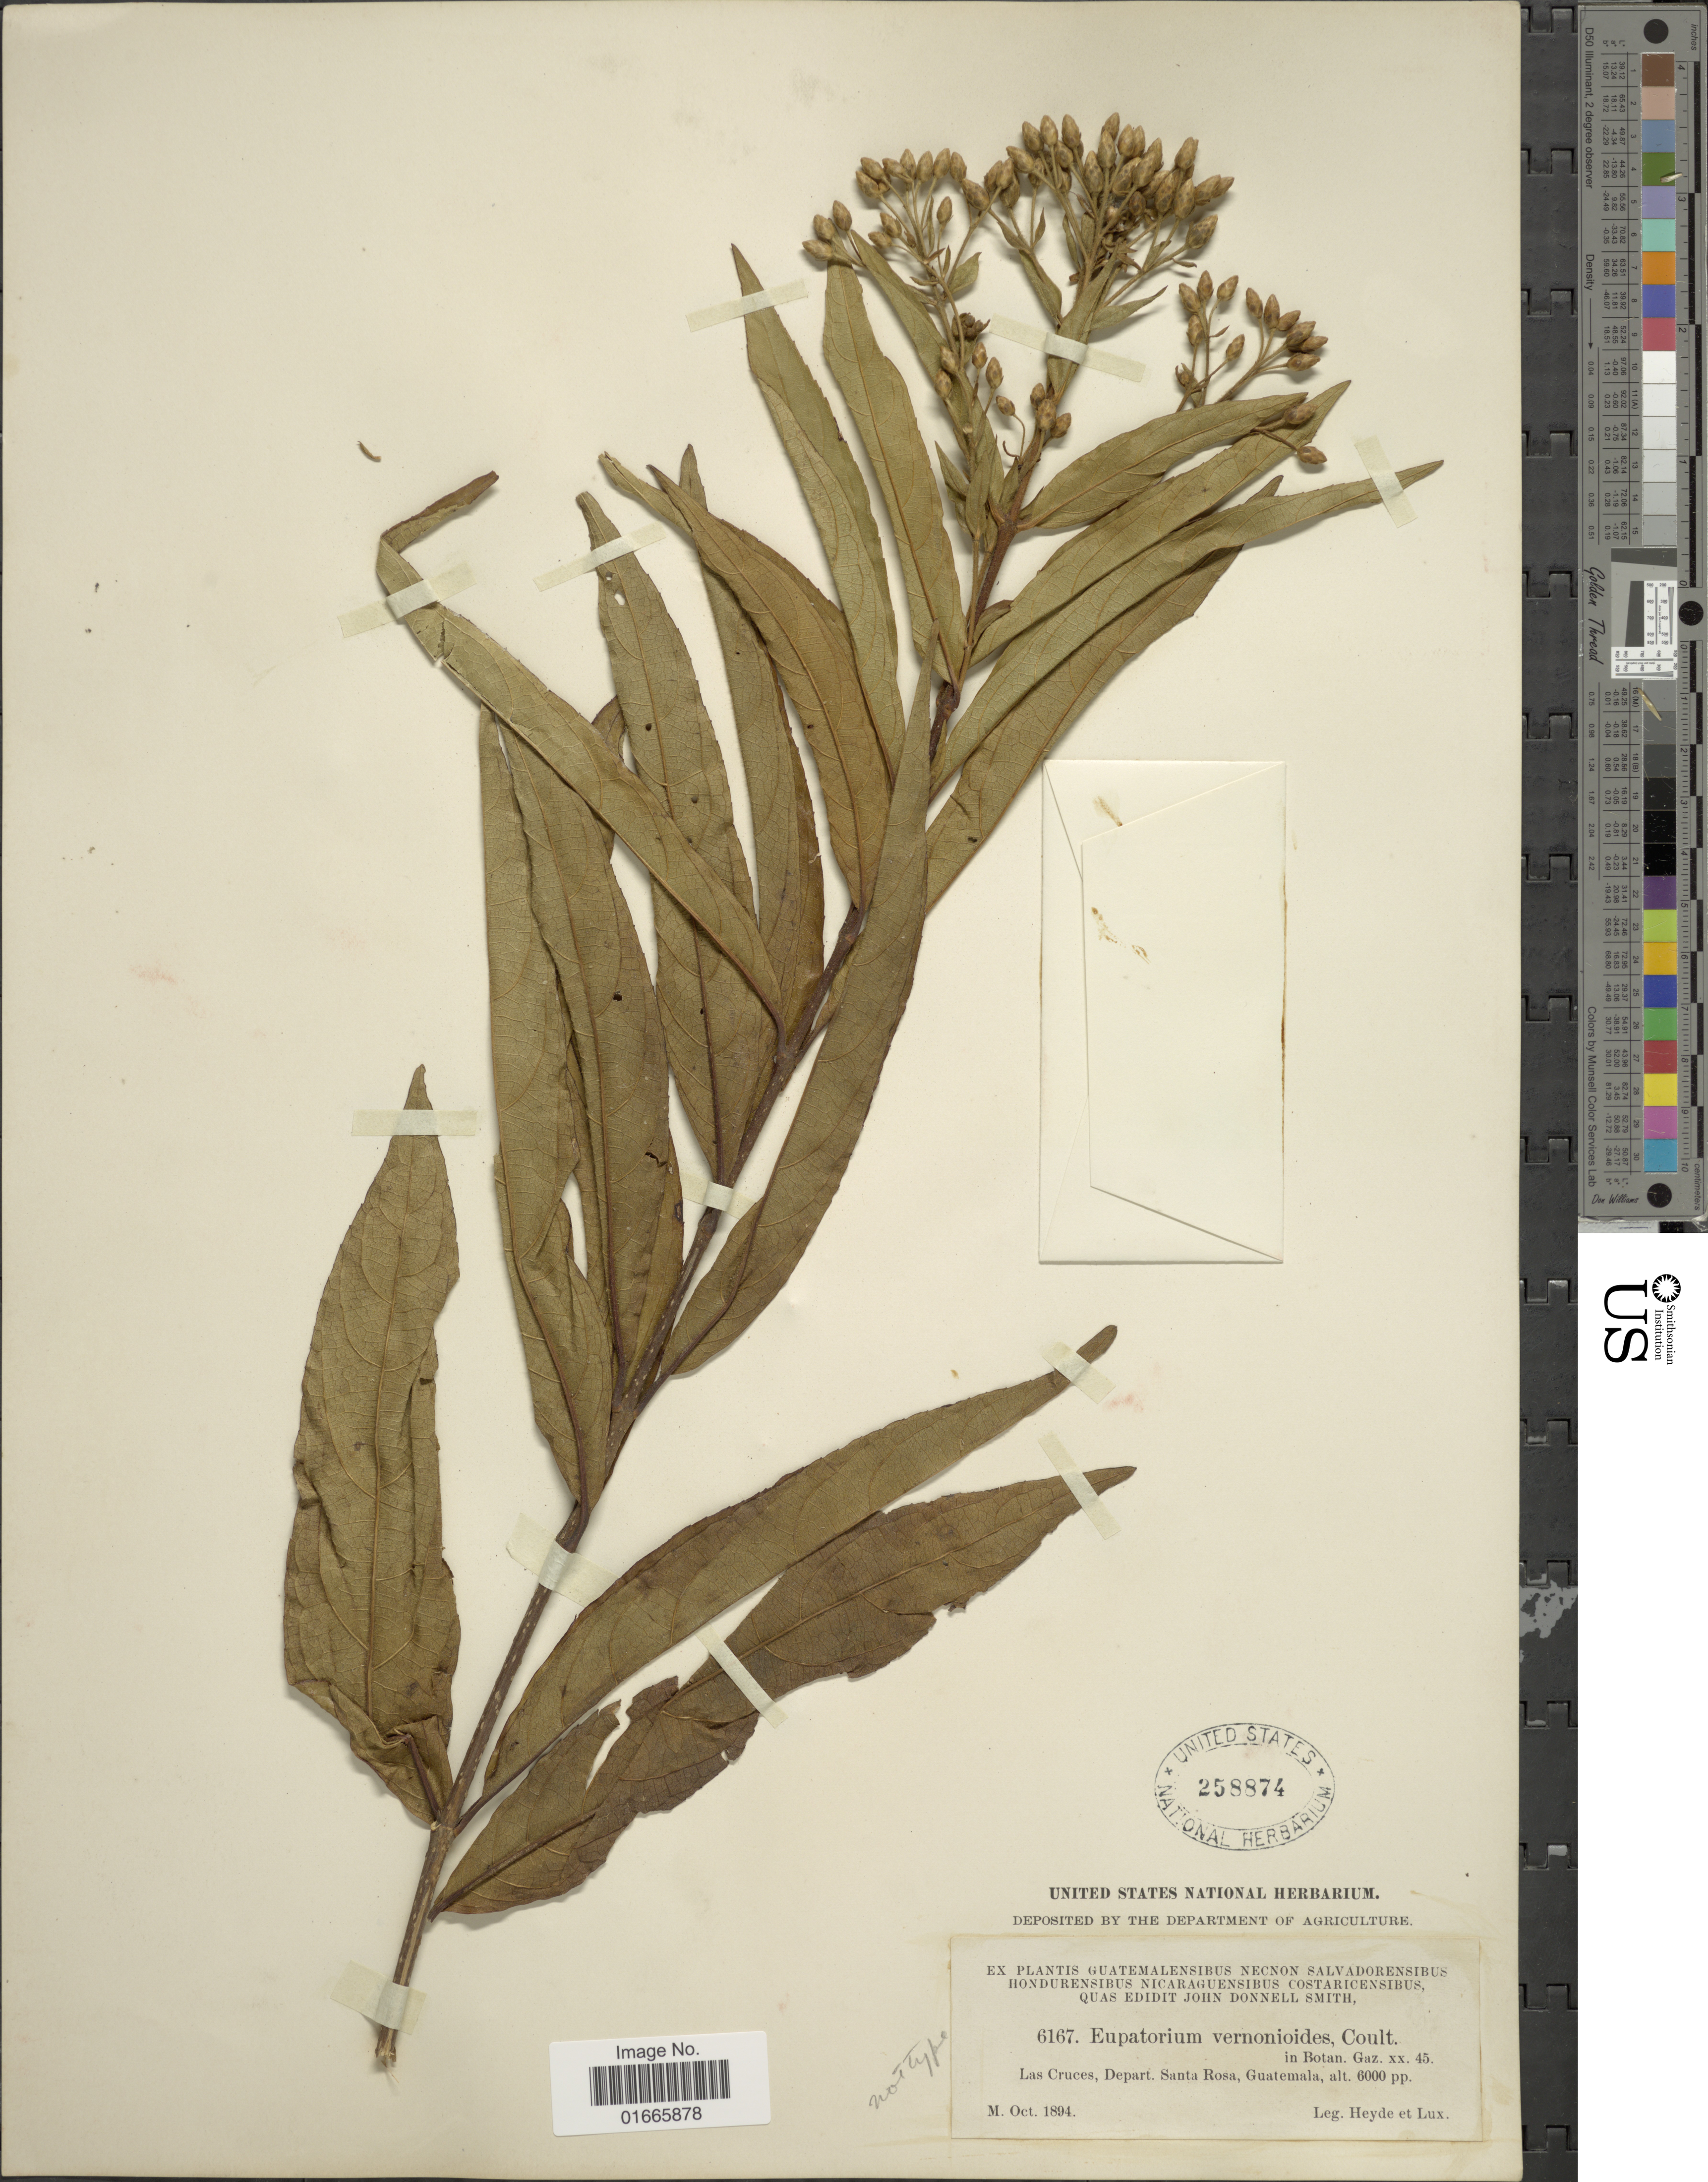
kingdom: Plantae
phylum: Tracheophyta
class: Magnoliopsida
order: Asterales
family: Asteraceae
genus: Chromolaena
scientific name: Chromolaena glaberrima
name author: (DC.) R.M. King & H. Rob.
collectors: Heyde & Lux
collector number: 6167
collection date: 1894-10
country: Guatemala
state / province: Santa Rosa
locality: Las Cruces, Depart. Santa Rosa, Guatemala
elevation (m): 1829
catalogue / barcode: US 258874